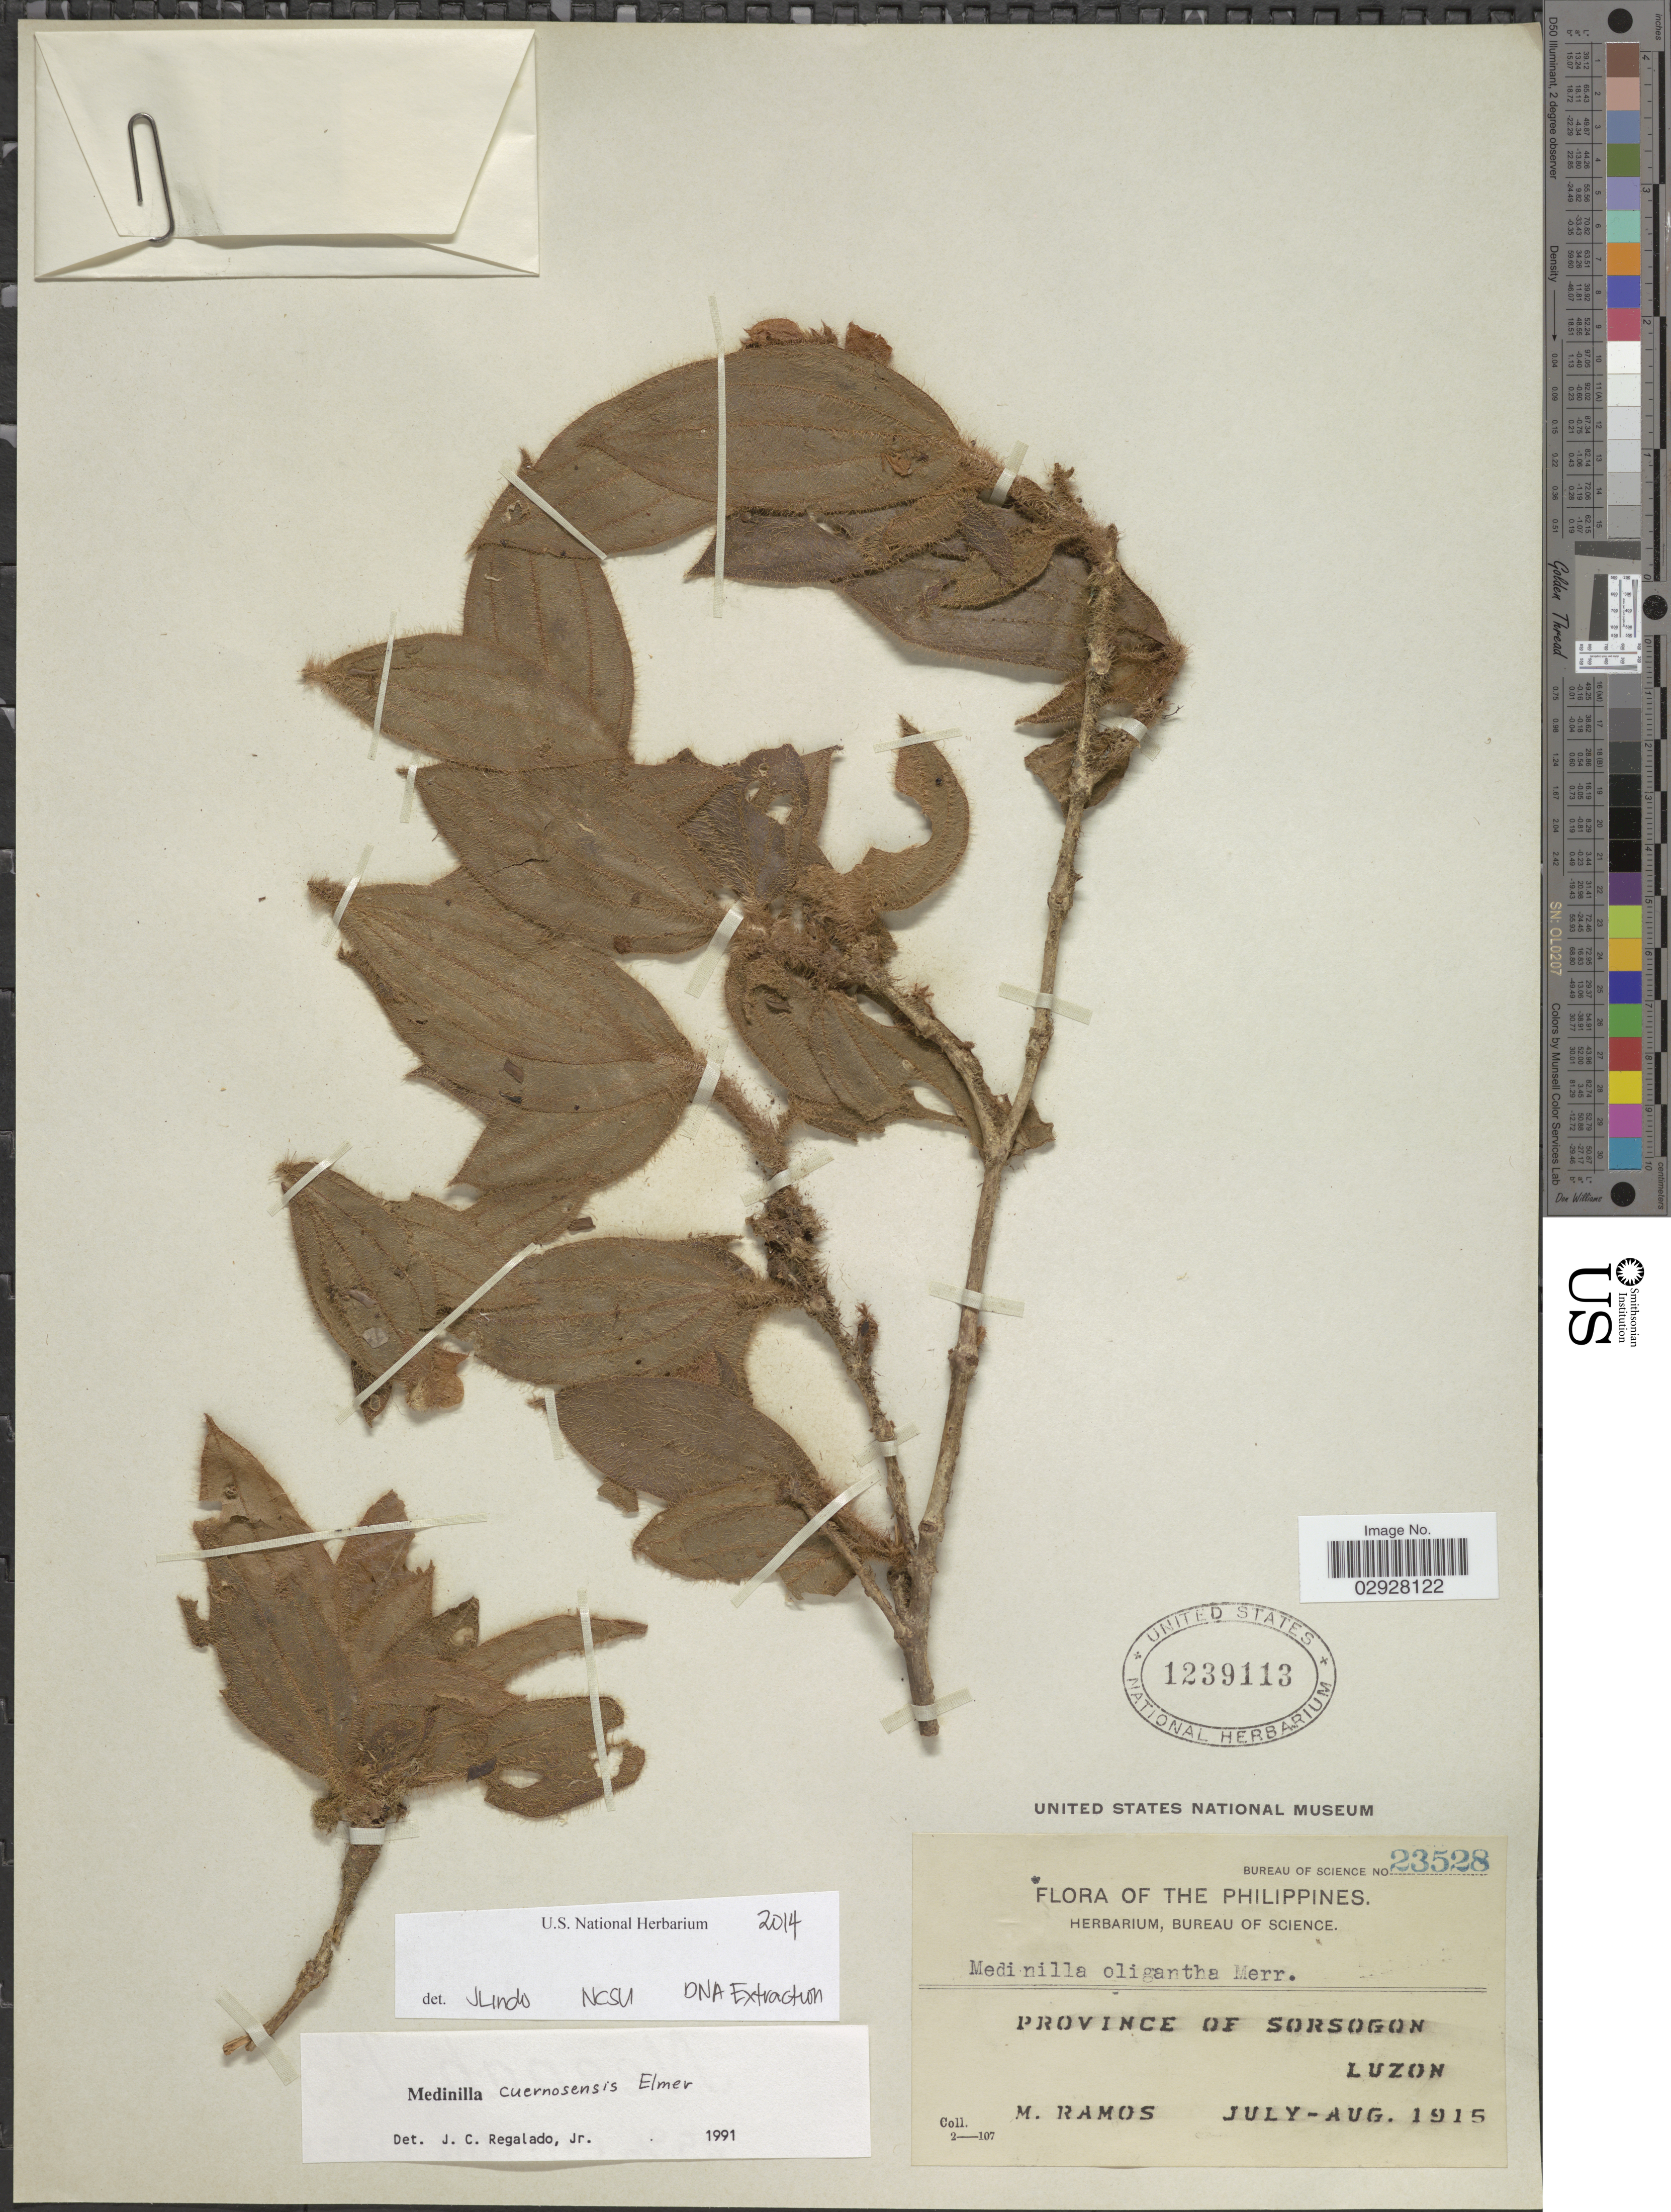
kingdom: Plantae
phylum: Tracheophyta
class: Magnoliopsida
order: Myrtales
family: Melastomataceae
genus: Medinilla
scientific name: Medinilla cuernosensis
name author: Elmer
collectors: M. Ramos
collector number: Bureau of Science 23528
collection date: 1915-07/1915-08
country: Philippines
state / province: Bicol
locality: Province of Sorsogon, Luzon.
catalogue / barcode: US 1239113